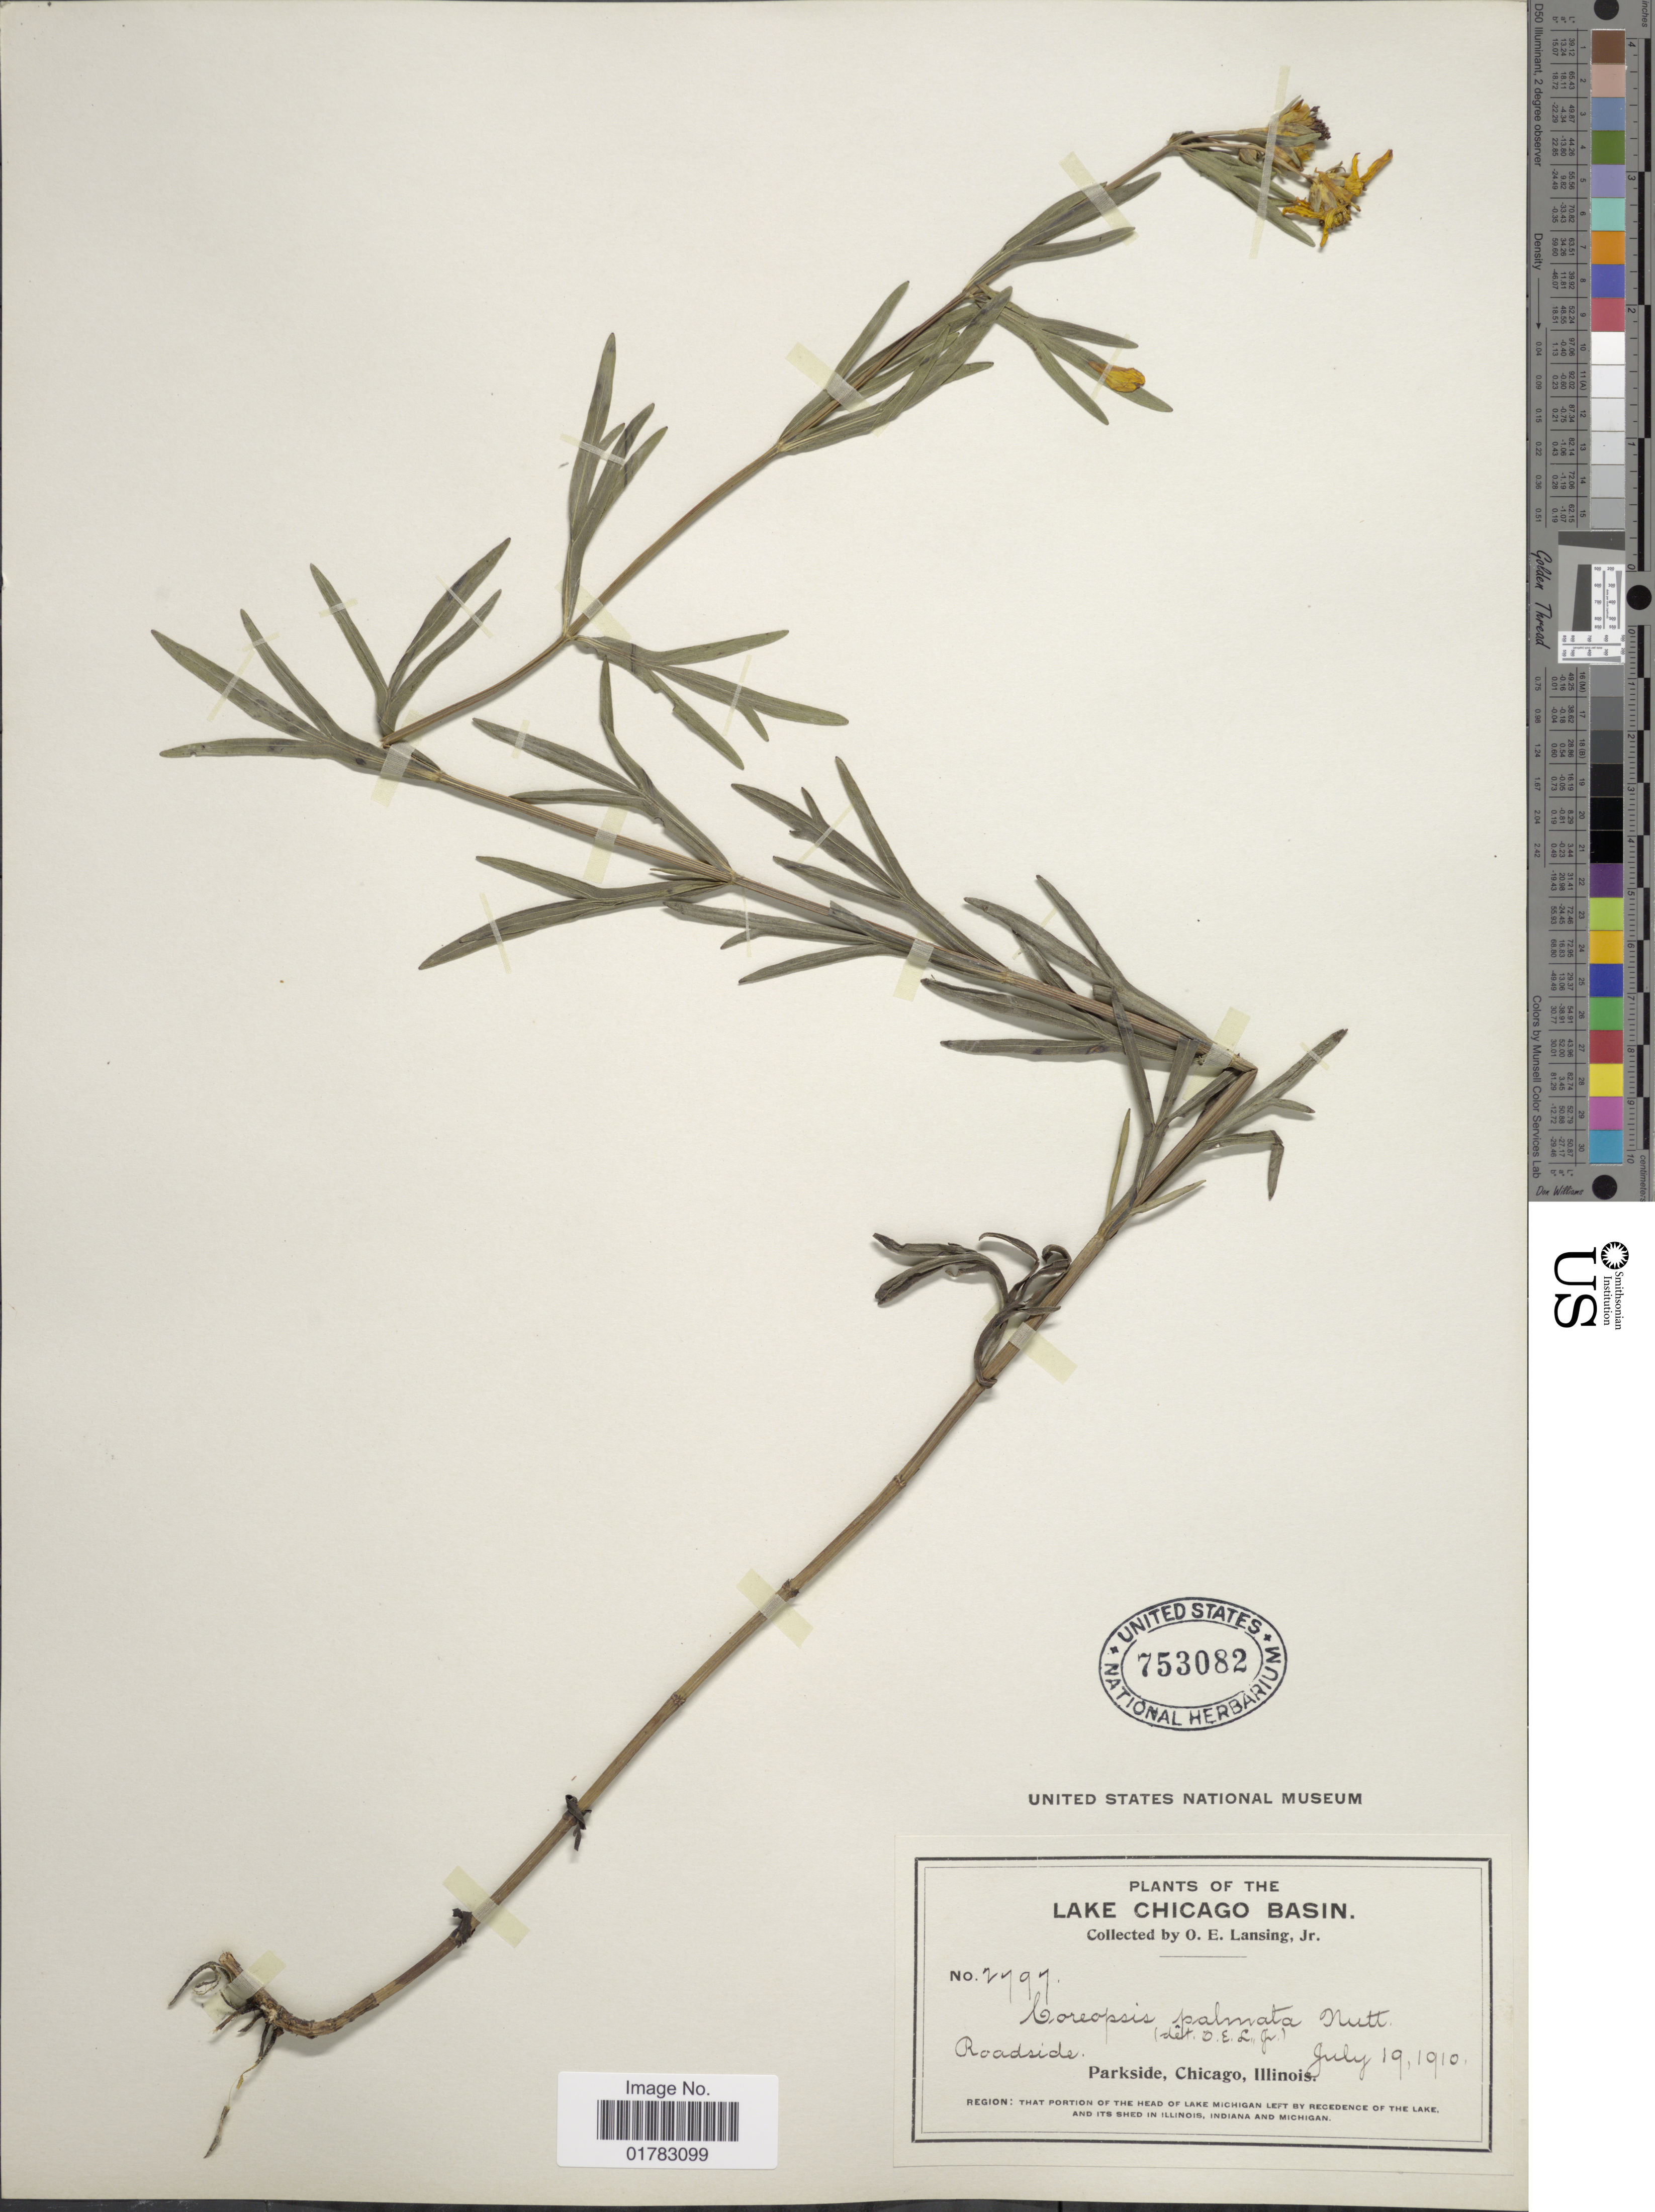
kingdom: Plantae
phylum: Tracheophyta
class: Magnoliopsida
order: Asterales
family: Asteraceae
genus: Coreopsis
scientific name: Coreopsis palmata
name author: Nutt.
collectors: O. Lansing Jr.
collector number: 2797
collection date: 1910-07-19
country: United States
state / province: Illinois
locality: Lake Chicago Basin, roadside, Parkside, that portio of the head of Lake Michigan left by Recedence of the Lake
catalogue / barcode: US 753082